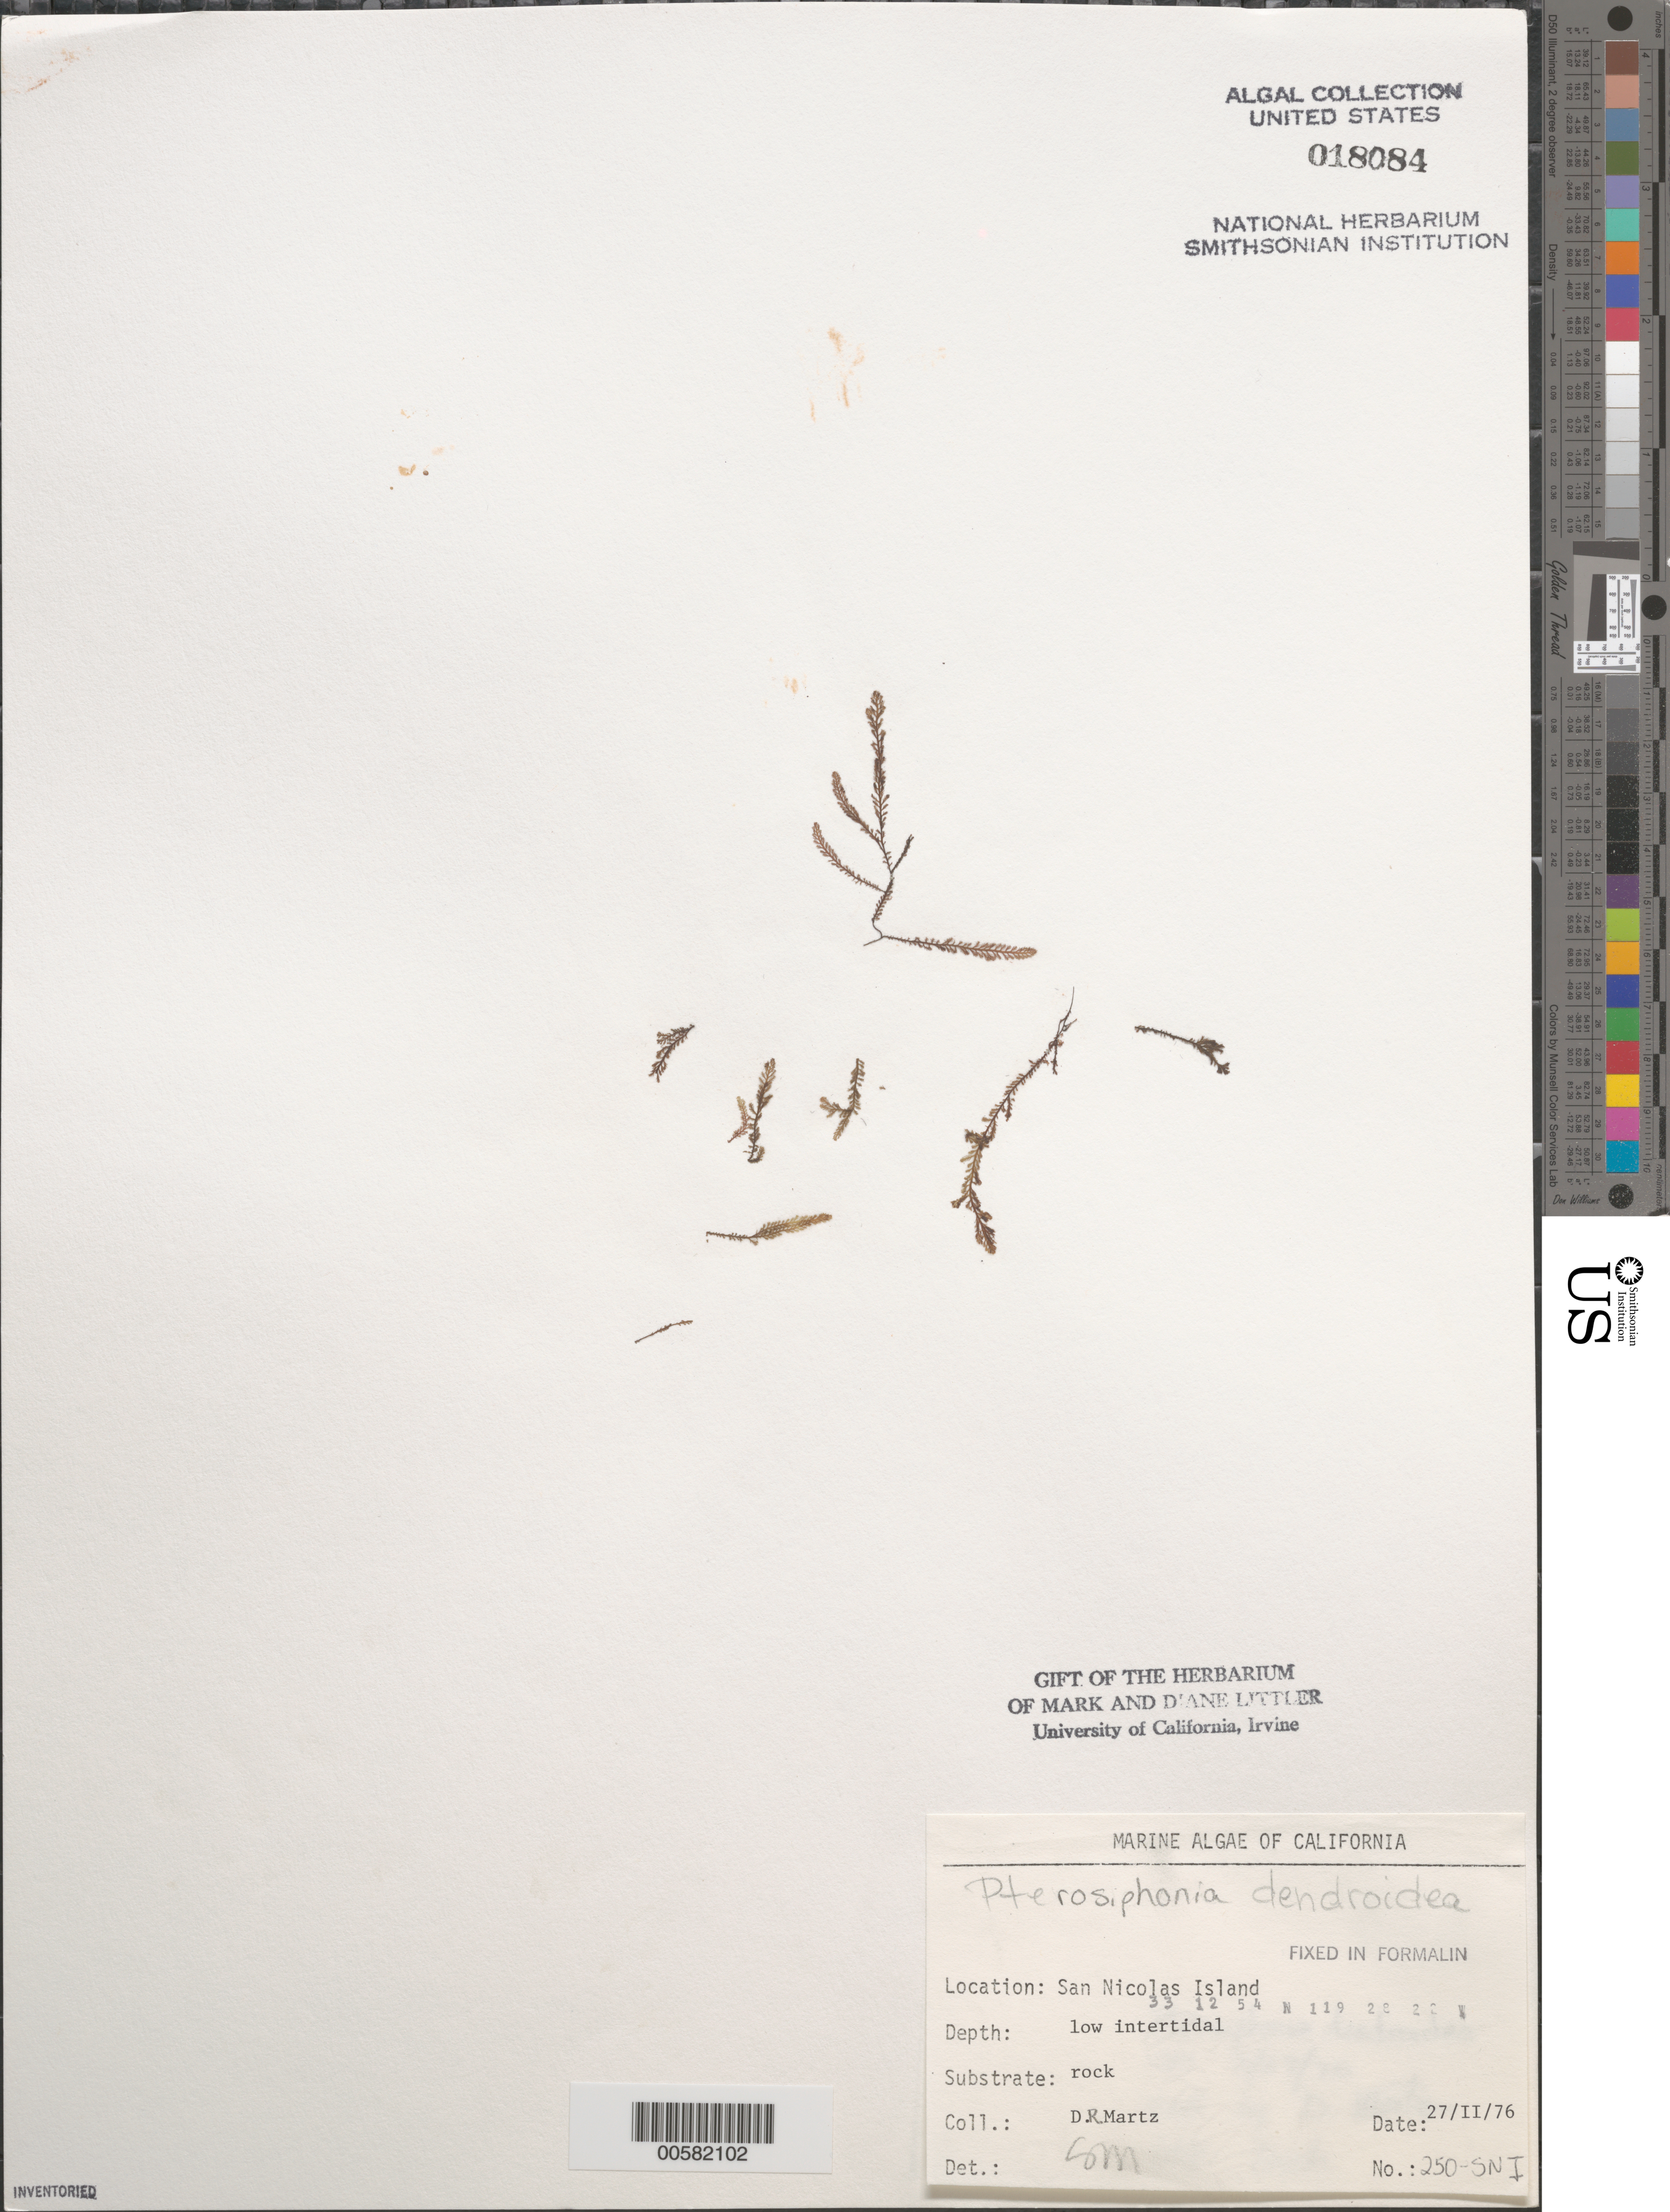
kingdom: Plantae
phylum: Rhodophyta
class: Florideophyceae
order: Ceramiales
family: Rhodomelaceae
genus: Symphyocladiella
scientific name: Symphyocladiella dendroidea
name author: (Montagne) Bustamante et al.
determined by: Algae name updating Project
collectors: D. Martz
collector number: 250-sni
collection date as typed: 27 Feb 1976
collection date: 1976-02-27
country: United States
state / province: California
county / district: Ventura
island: San Nicolas Island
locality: Dutch Harbor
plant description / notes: BLM-SOCALBIGHT Rocky Intertidal Survey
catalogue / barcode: US 18084